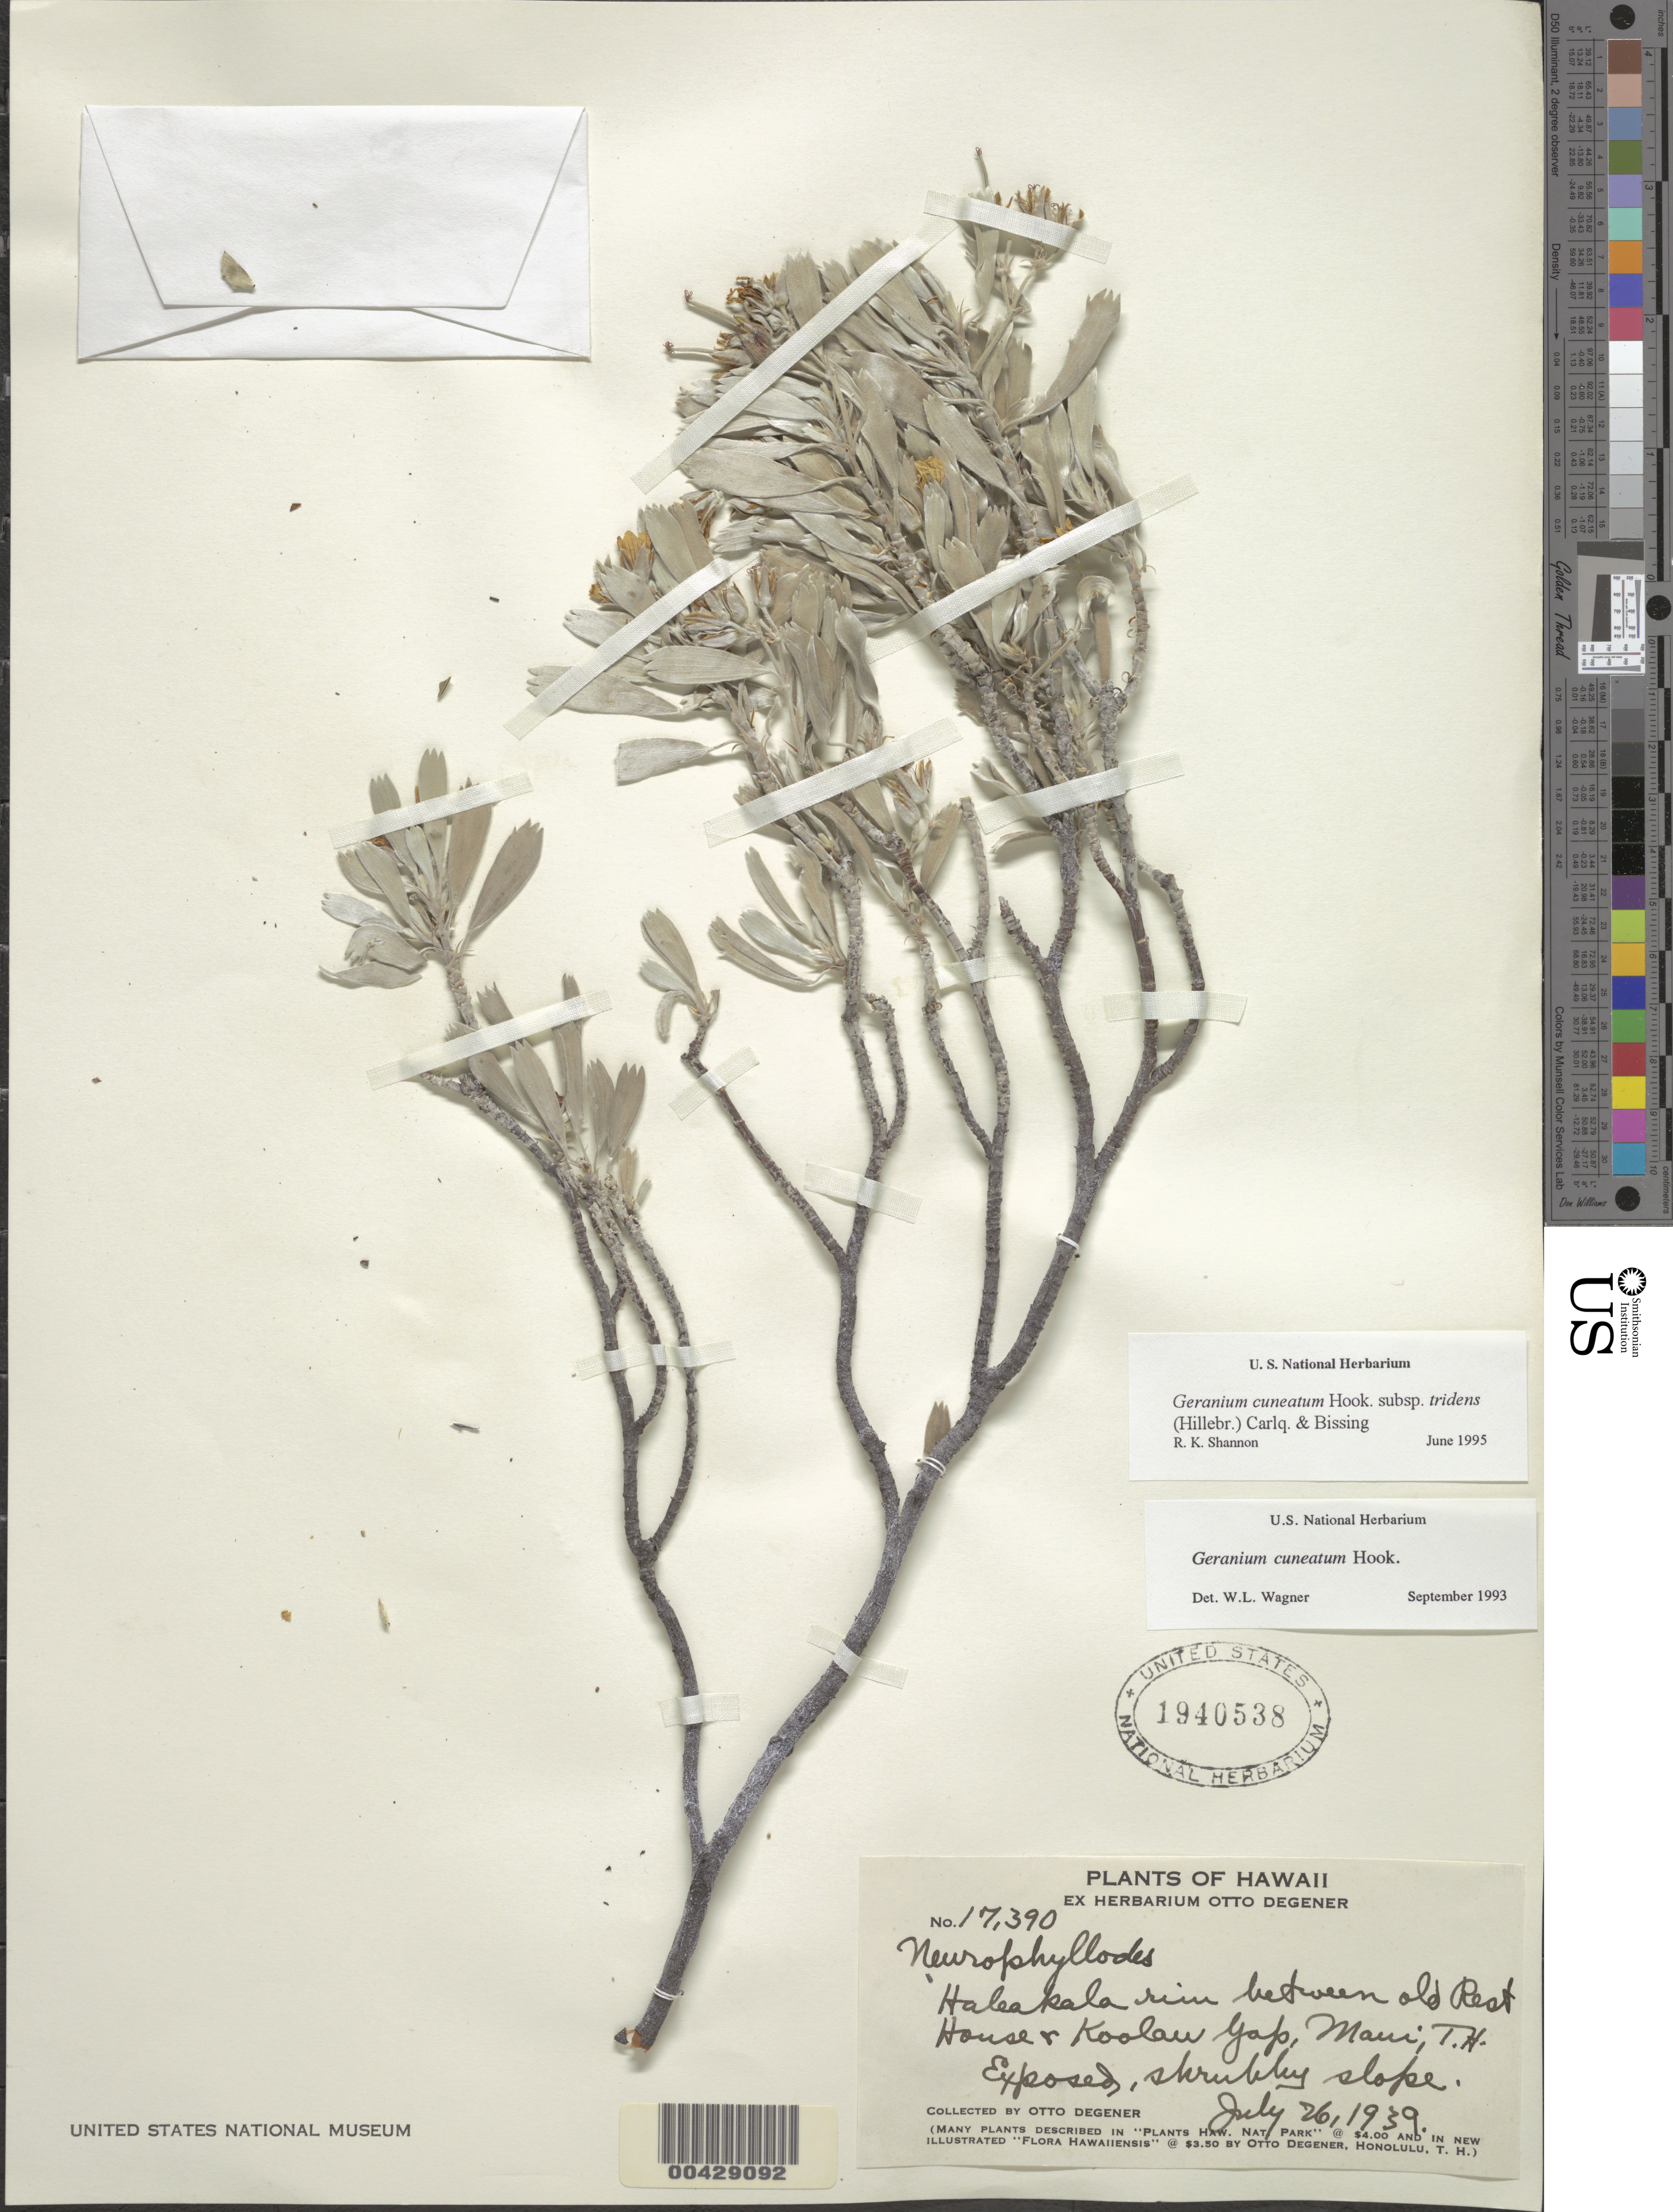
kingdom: Plantae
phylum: Tracheophyta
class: Magnoliopsida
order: Geraniales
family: Geraniaceae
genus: Geranium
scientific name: Geranium cuneatum subsp. tridens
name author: (Hillebr.) Carlquist & Bissing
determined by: Shannon, R. K., (UNITED STATES)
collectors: O. Degener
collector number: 17390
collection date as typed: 26 Jul 1939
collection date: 1939-07-26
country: United States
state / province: Hawaii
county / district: Maui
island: Maui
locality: Haleakala rim between old Rest House and Koolau Gap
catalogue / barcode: US 1940538